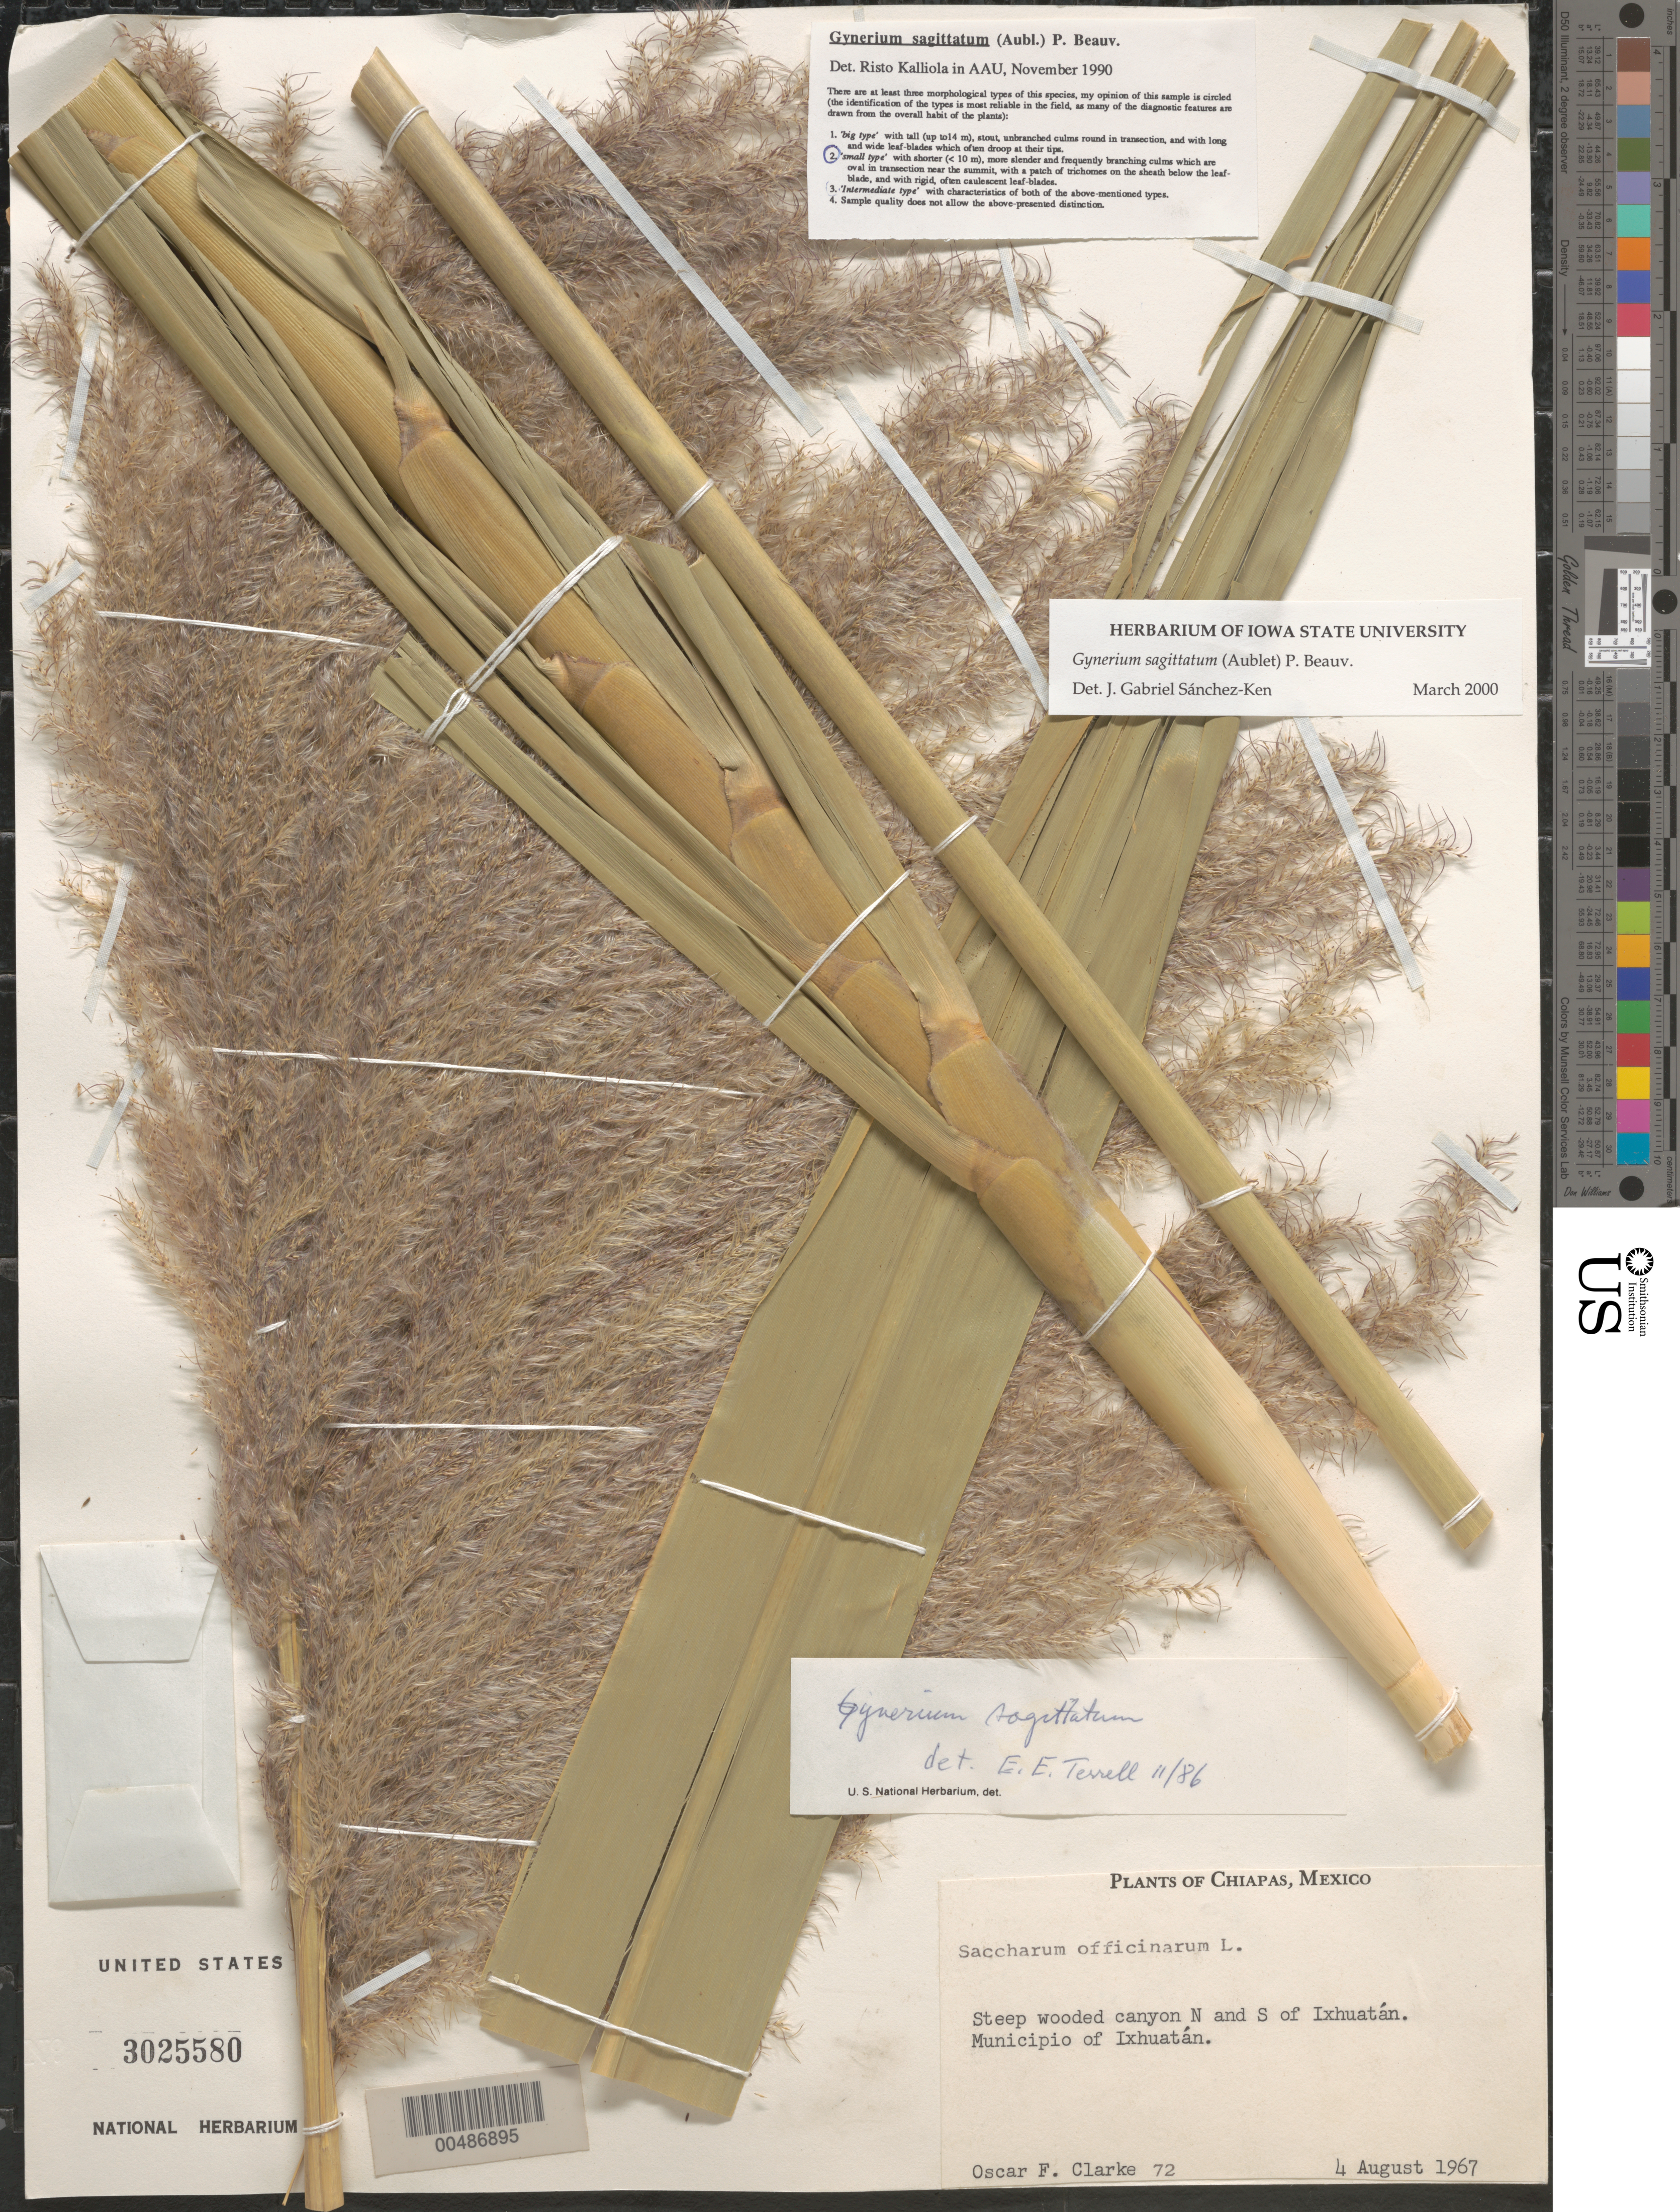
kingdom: Plantae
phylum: Tracheophyta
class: Liliopsida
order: Poales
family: Poaceae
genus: Gynerium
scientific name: Gynerium sagittatum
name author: (Aubl.) P. Beauv.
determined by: Kalliola, R.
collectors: O. F. Clarke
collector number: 72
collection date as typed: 4 Aug 1967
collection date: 1967-08-04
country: Mexico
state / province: Chiapas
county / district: Ixhuatán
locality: Canyon N & S of Ixhuatán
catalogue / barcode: US 3025580